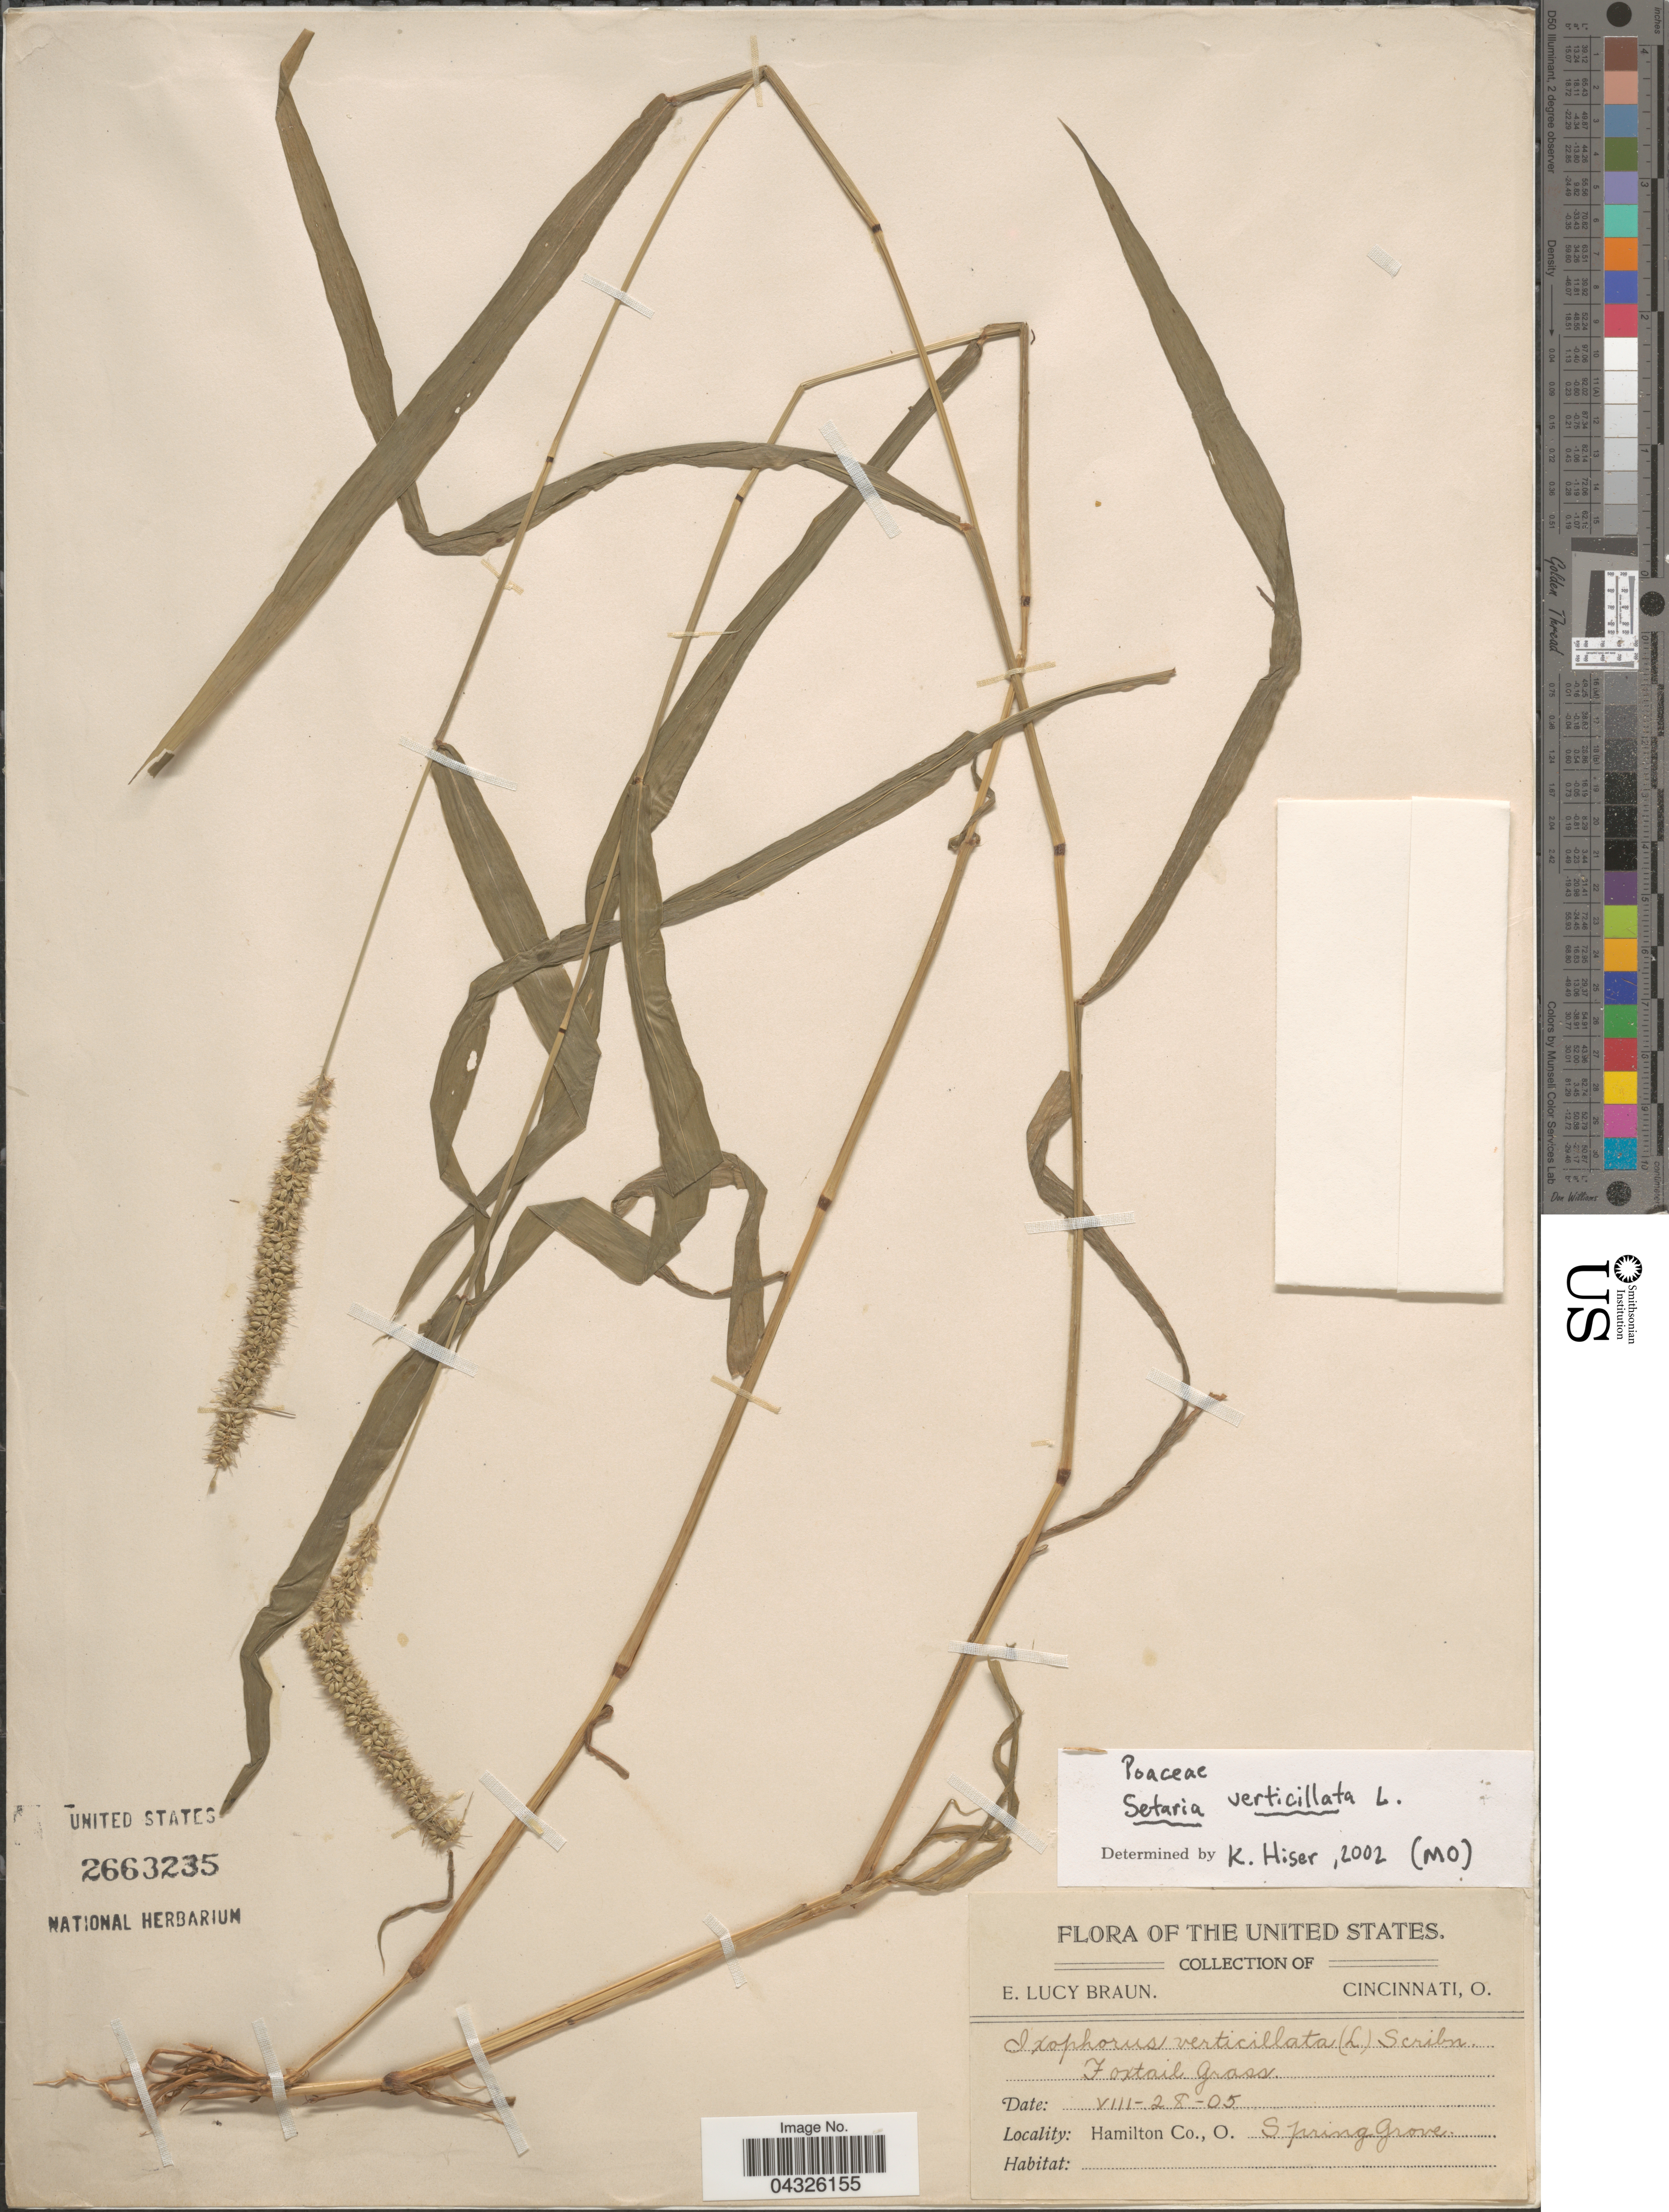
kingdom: Plantae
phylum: Tracheophyta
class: Liliopsida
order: Poales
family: Poaceae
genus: Setaria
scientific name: Setaria verticillata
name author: (L.) P. Beauv.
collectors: E. L. Braun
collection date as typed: Transcribed d/m/y: 28/8/5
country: United States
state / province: Ohio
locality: Hamilton Co. Spring Grove.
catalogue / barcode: US 2663235